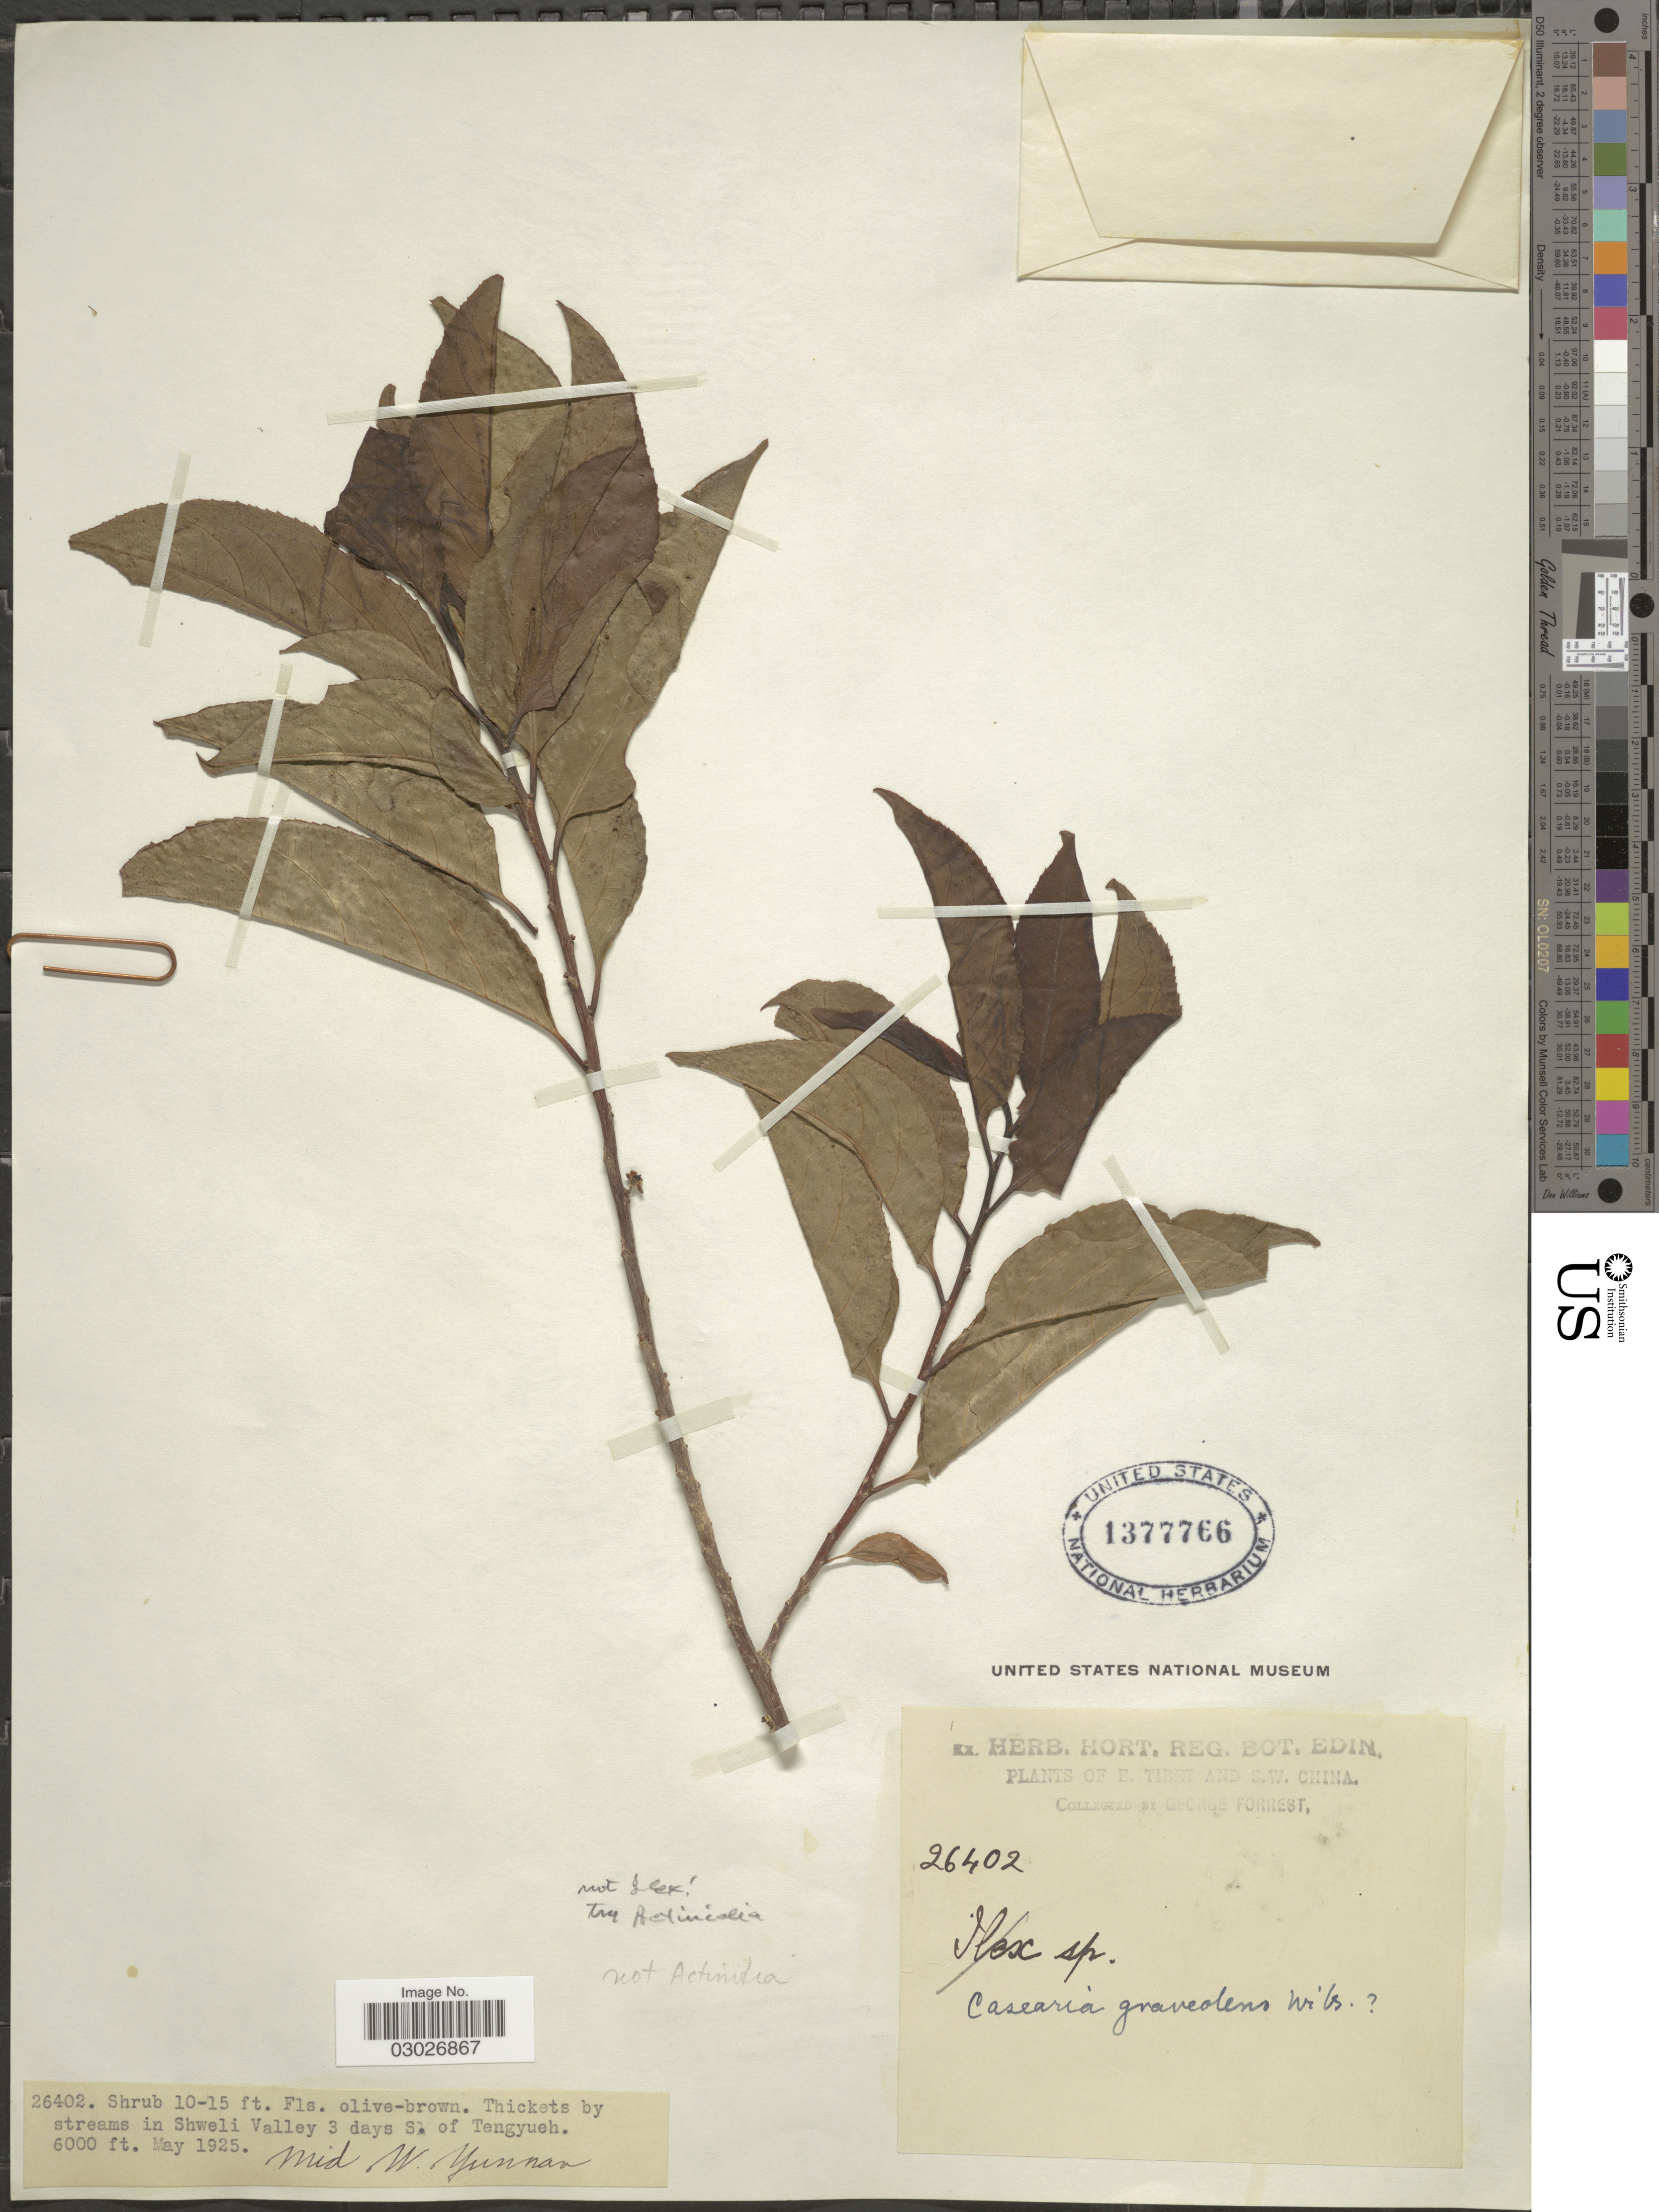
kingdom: Plantae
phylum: Tracheophyta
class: Magnoliopsida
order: Malpighiales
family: Salicaceae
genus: Casearia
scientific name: Casearia graveolens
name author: Dalzell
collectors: G. Forrest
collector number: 26402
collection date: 1925-05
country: China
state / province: Yunnan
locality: E. Tibet and S. W. China. Thickets by streams in Shweli Valley 3 days S. of Tengyueh. Mid. W. Yunnan.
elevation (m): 1829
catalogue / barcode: US 1377766